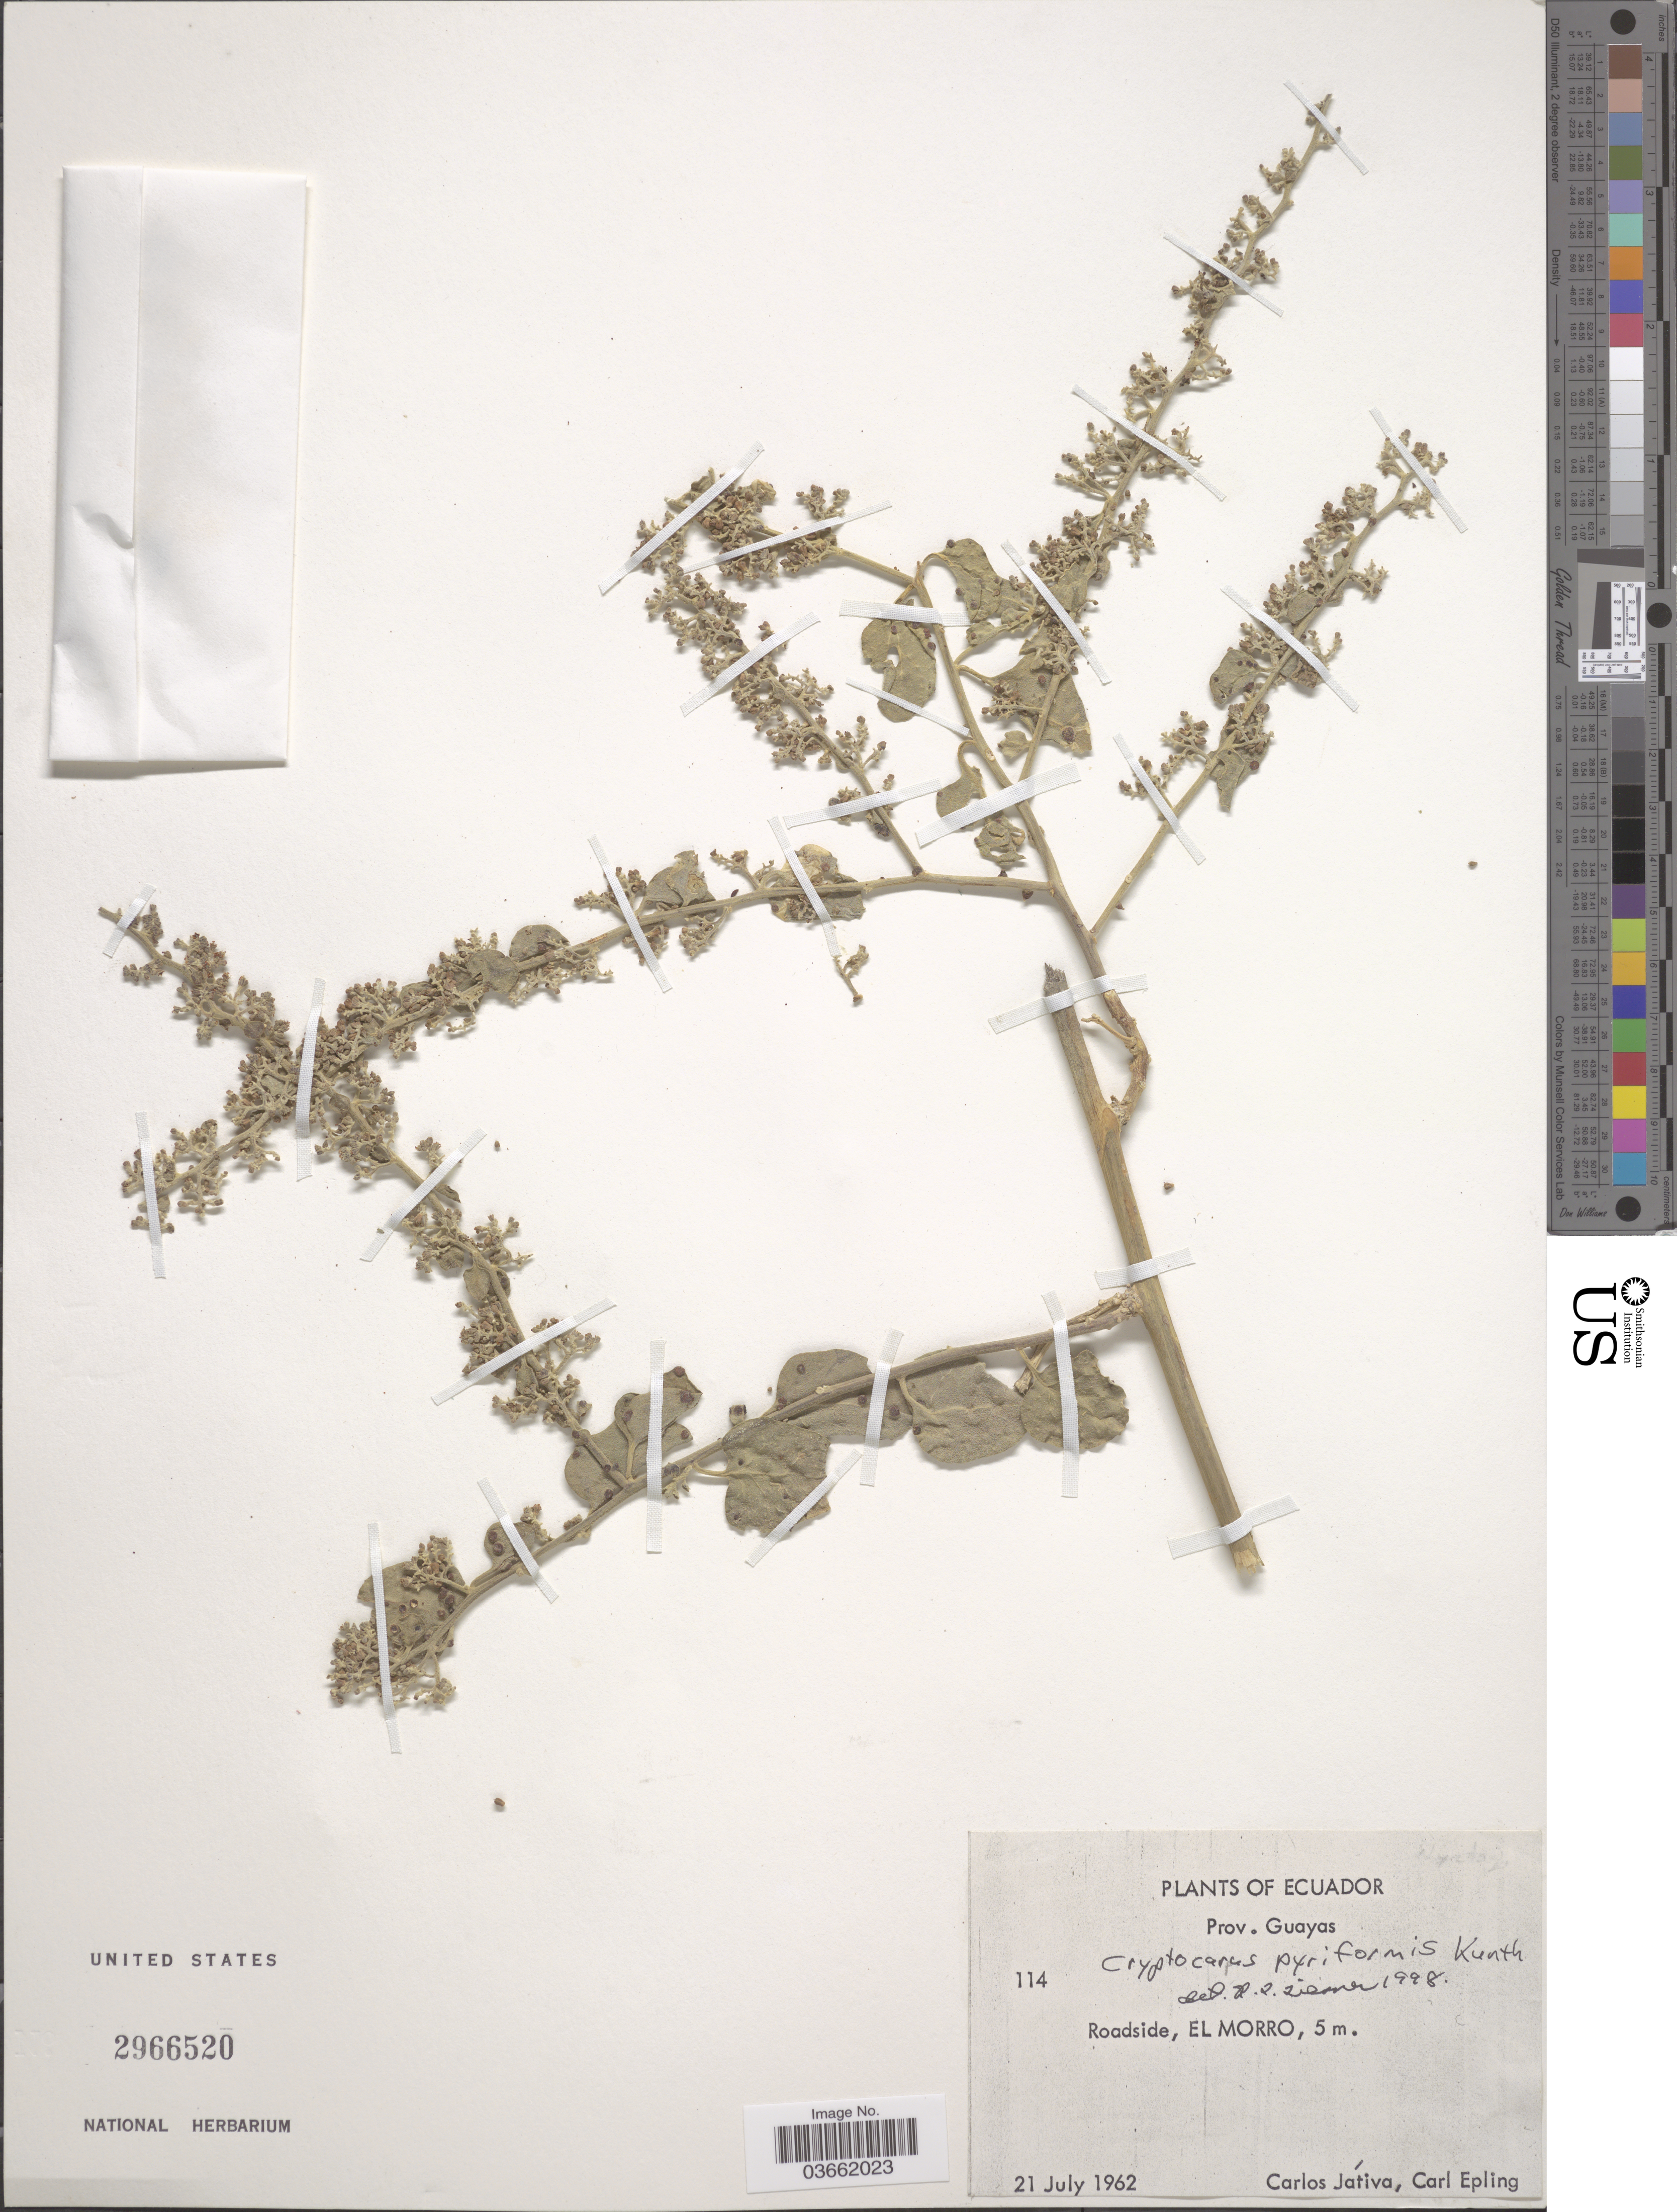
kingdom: Plantae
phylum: Tracheophyta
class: Magnoliopsida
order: Caryophyllales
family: Nyctaginaceae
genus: Cryptocarpus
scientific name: Cryptocarpus pyriformis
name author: Kunth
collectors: C. D. Játiva & C. C. Epling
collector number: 114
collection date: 1962-07-21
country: Ecuador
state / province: Guayas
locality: Roadside, El Morro.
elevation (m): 5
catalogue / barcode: US 2966520